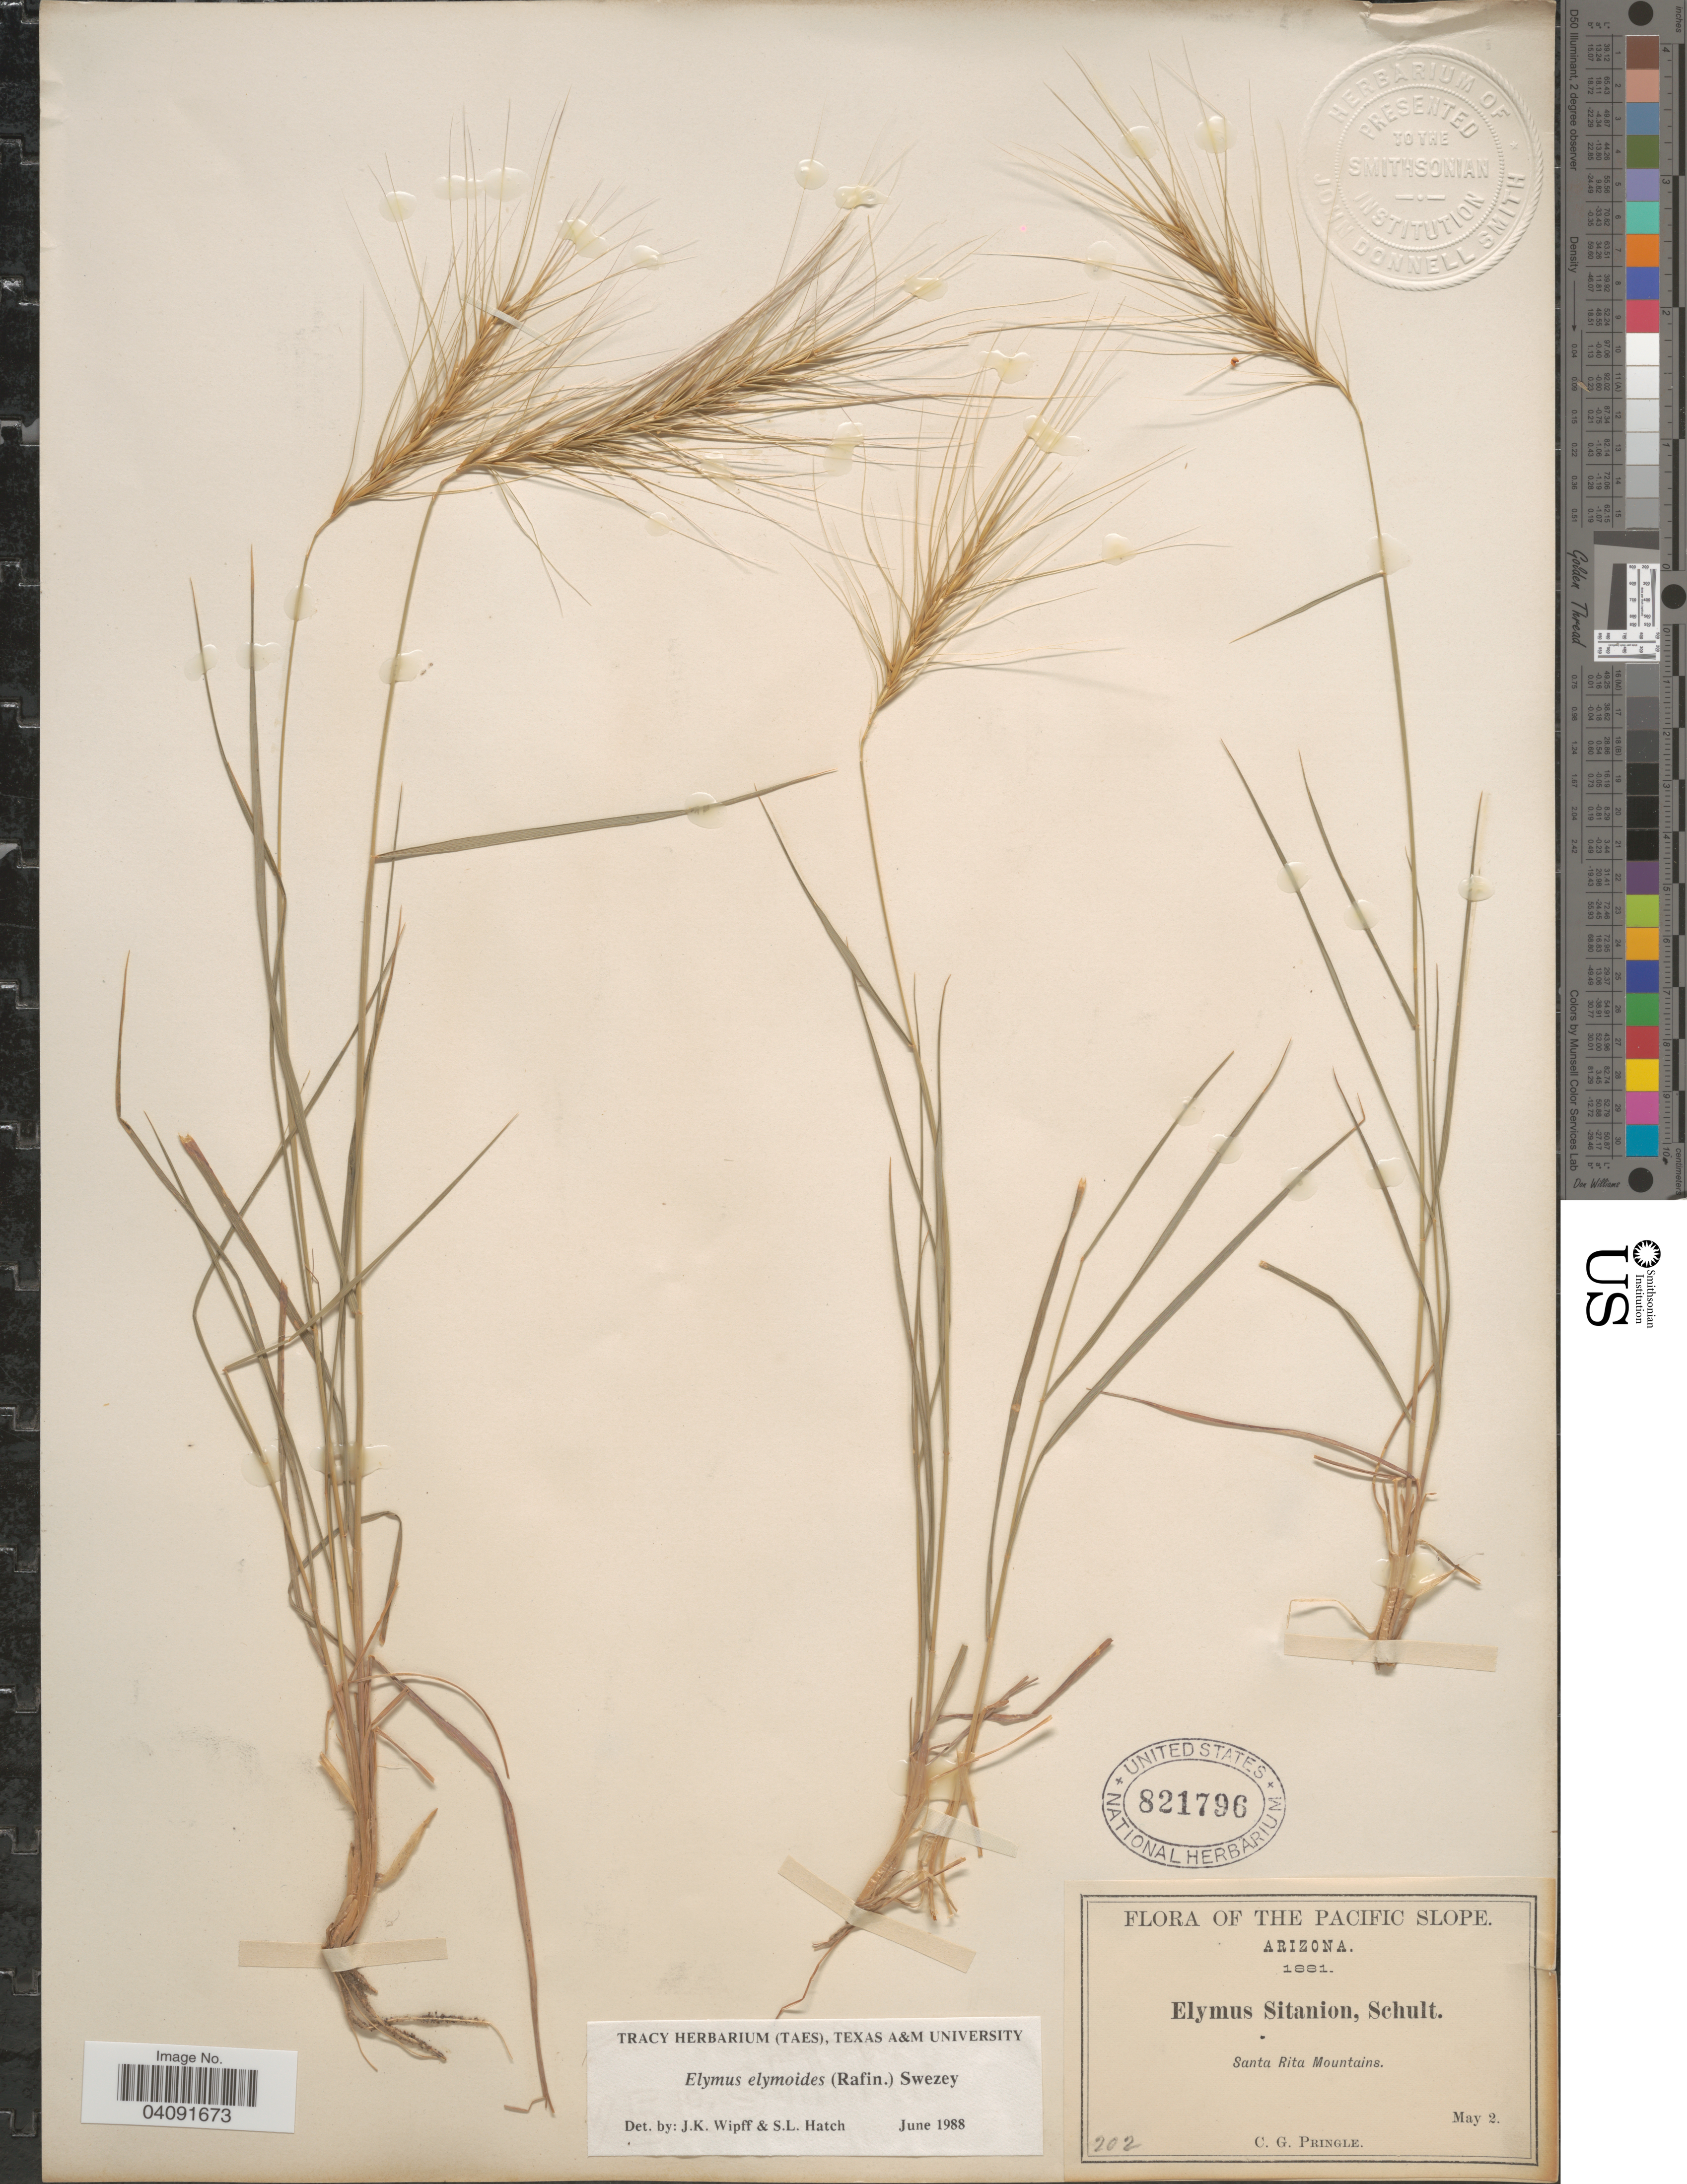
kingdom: Plantae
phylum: Tracheophyta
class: Liliopsida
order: Poales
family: Poaceae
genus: Elymus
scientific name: Elymus elymoides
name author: (Raf.) Swezey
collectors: C. G. Pringle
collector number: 202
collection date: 1881-05-02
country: United States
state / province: Arizona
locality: The Pacific Slope. Santa Rita Mountains.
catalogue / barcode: US 821796